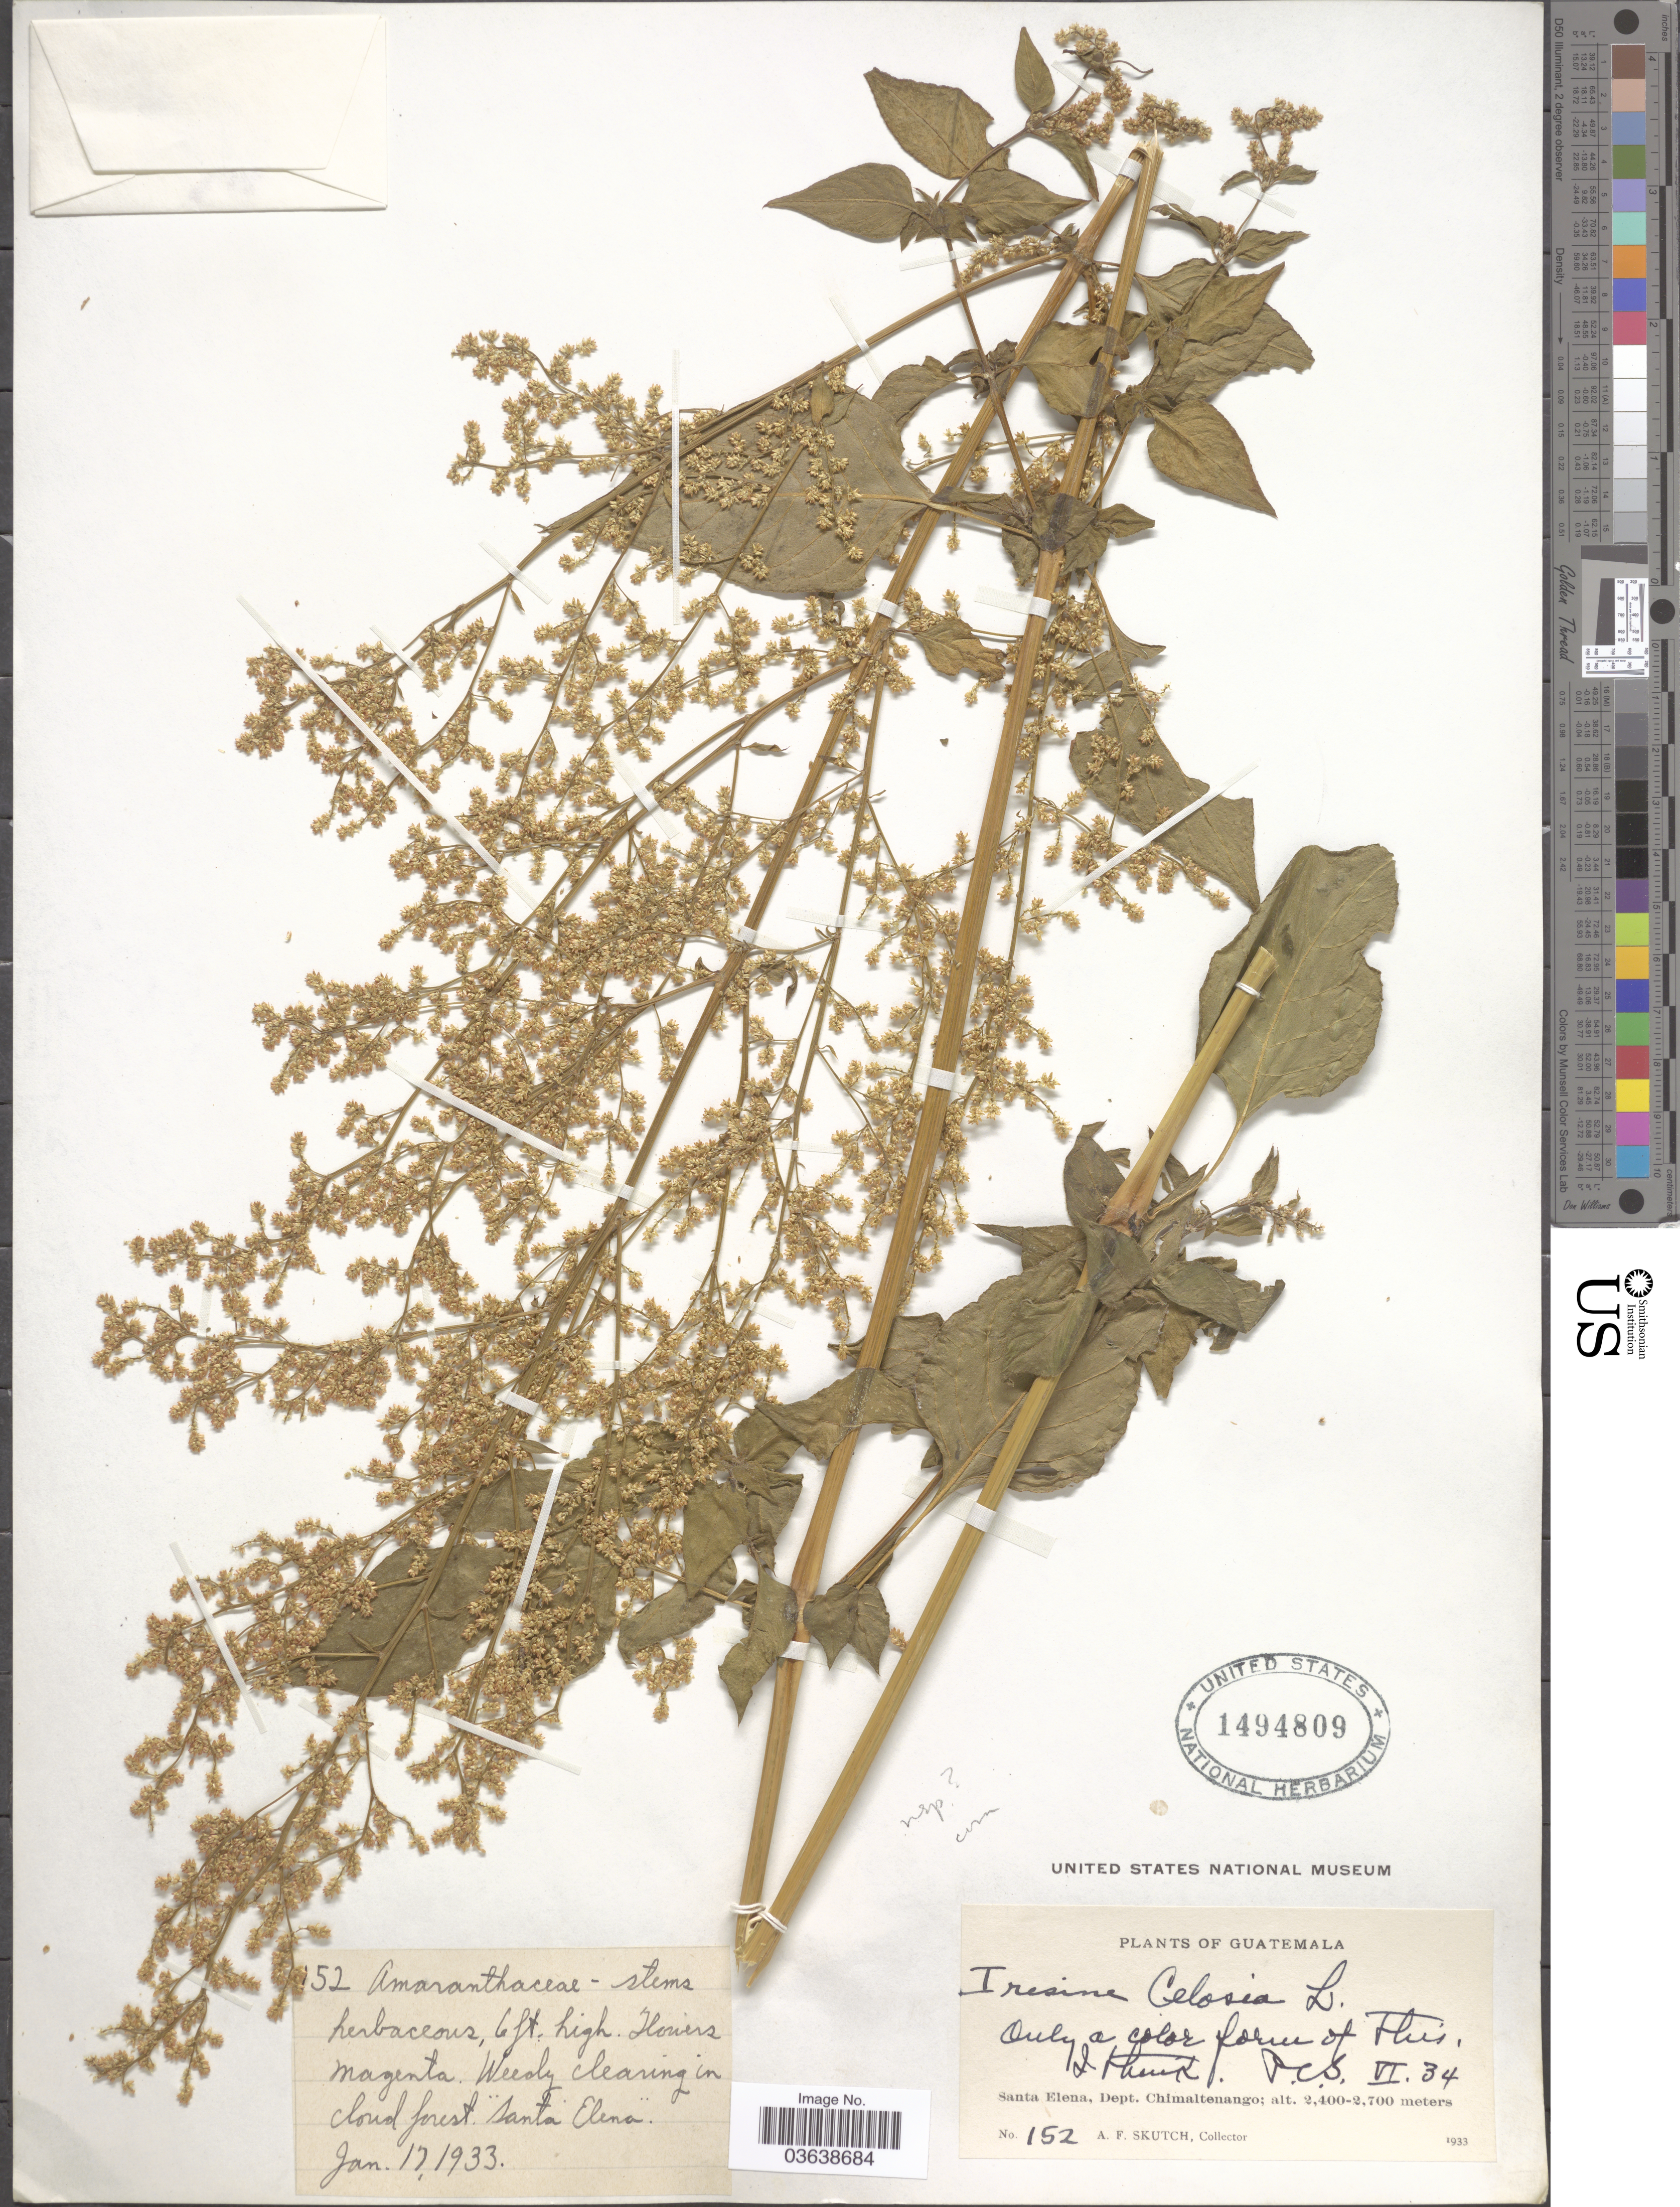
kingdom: Plantae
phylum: Tracheophyta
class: Magnoliopsida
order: Caryophyllales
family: Amaranthaceae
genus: Iresine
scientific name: Iresine celosia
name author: L.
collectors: A. F. Skutch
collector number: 152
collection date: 1933-01-17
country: Guatemala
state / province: Chimaltenango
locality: Santa Elena, Dept. Chimaltenango.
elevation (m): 2400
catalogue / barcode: US 1494809